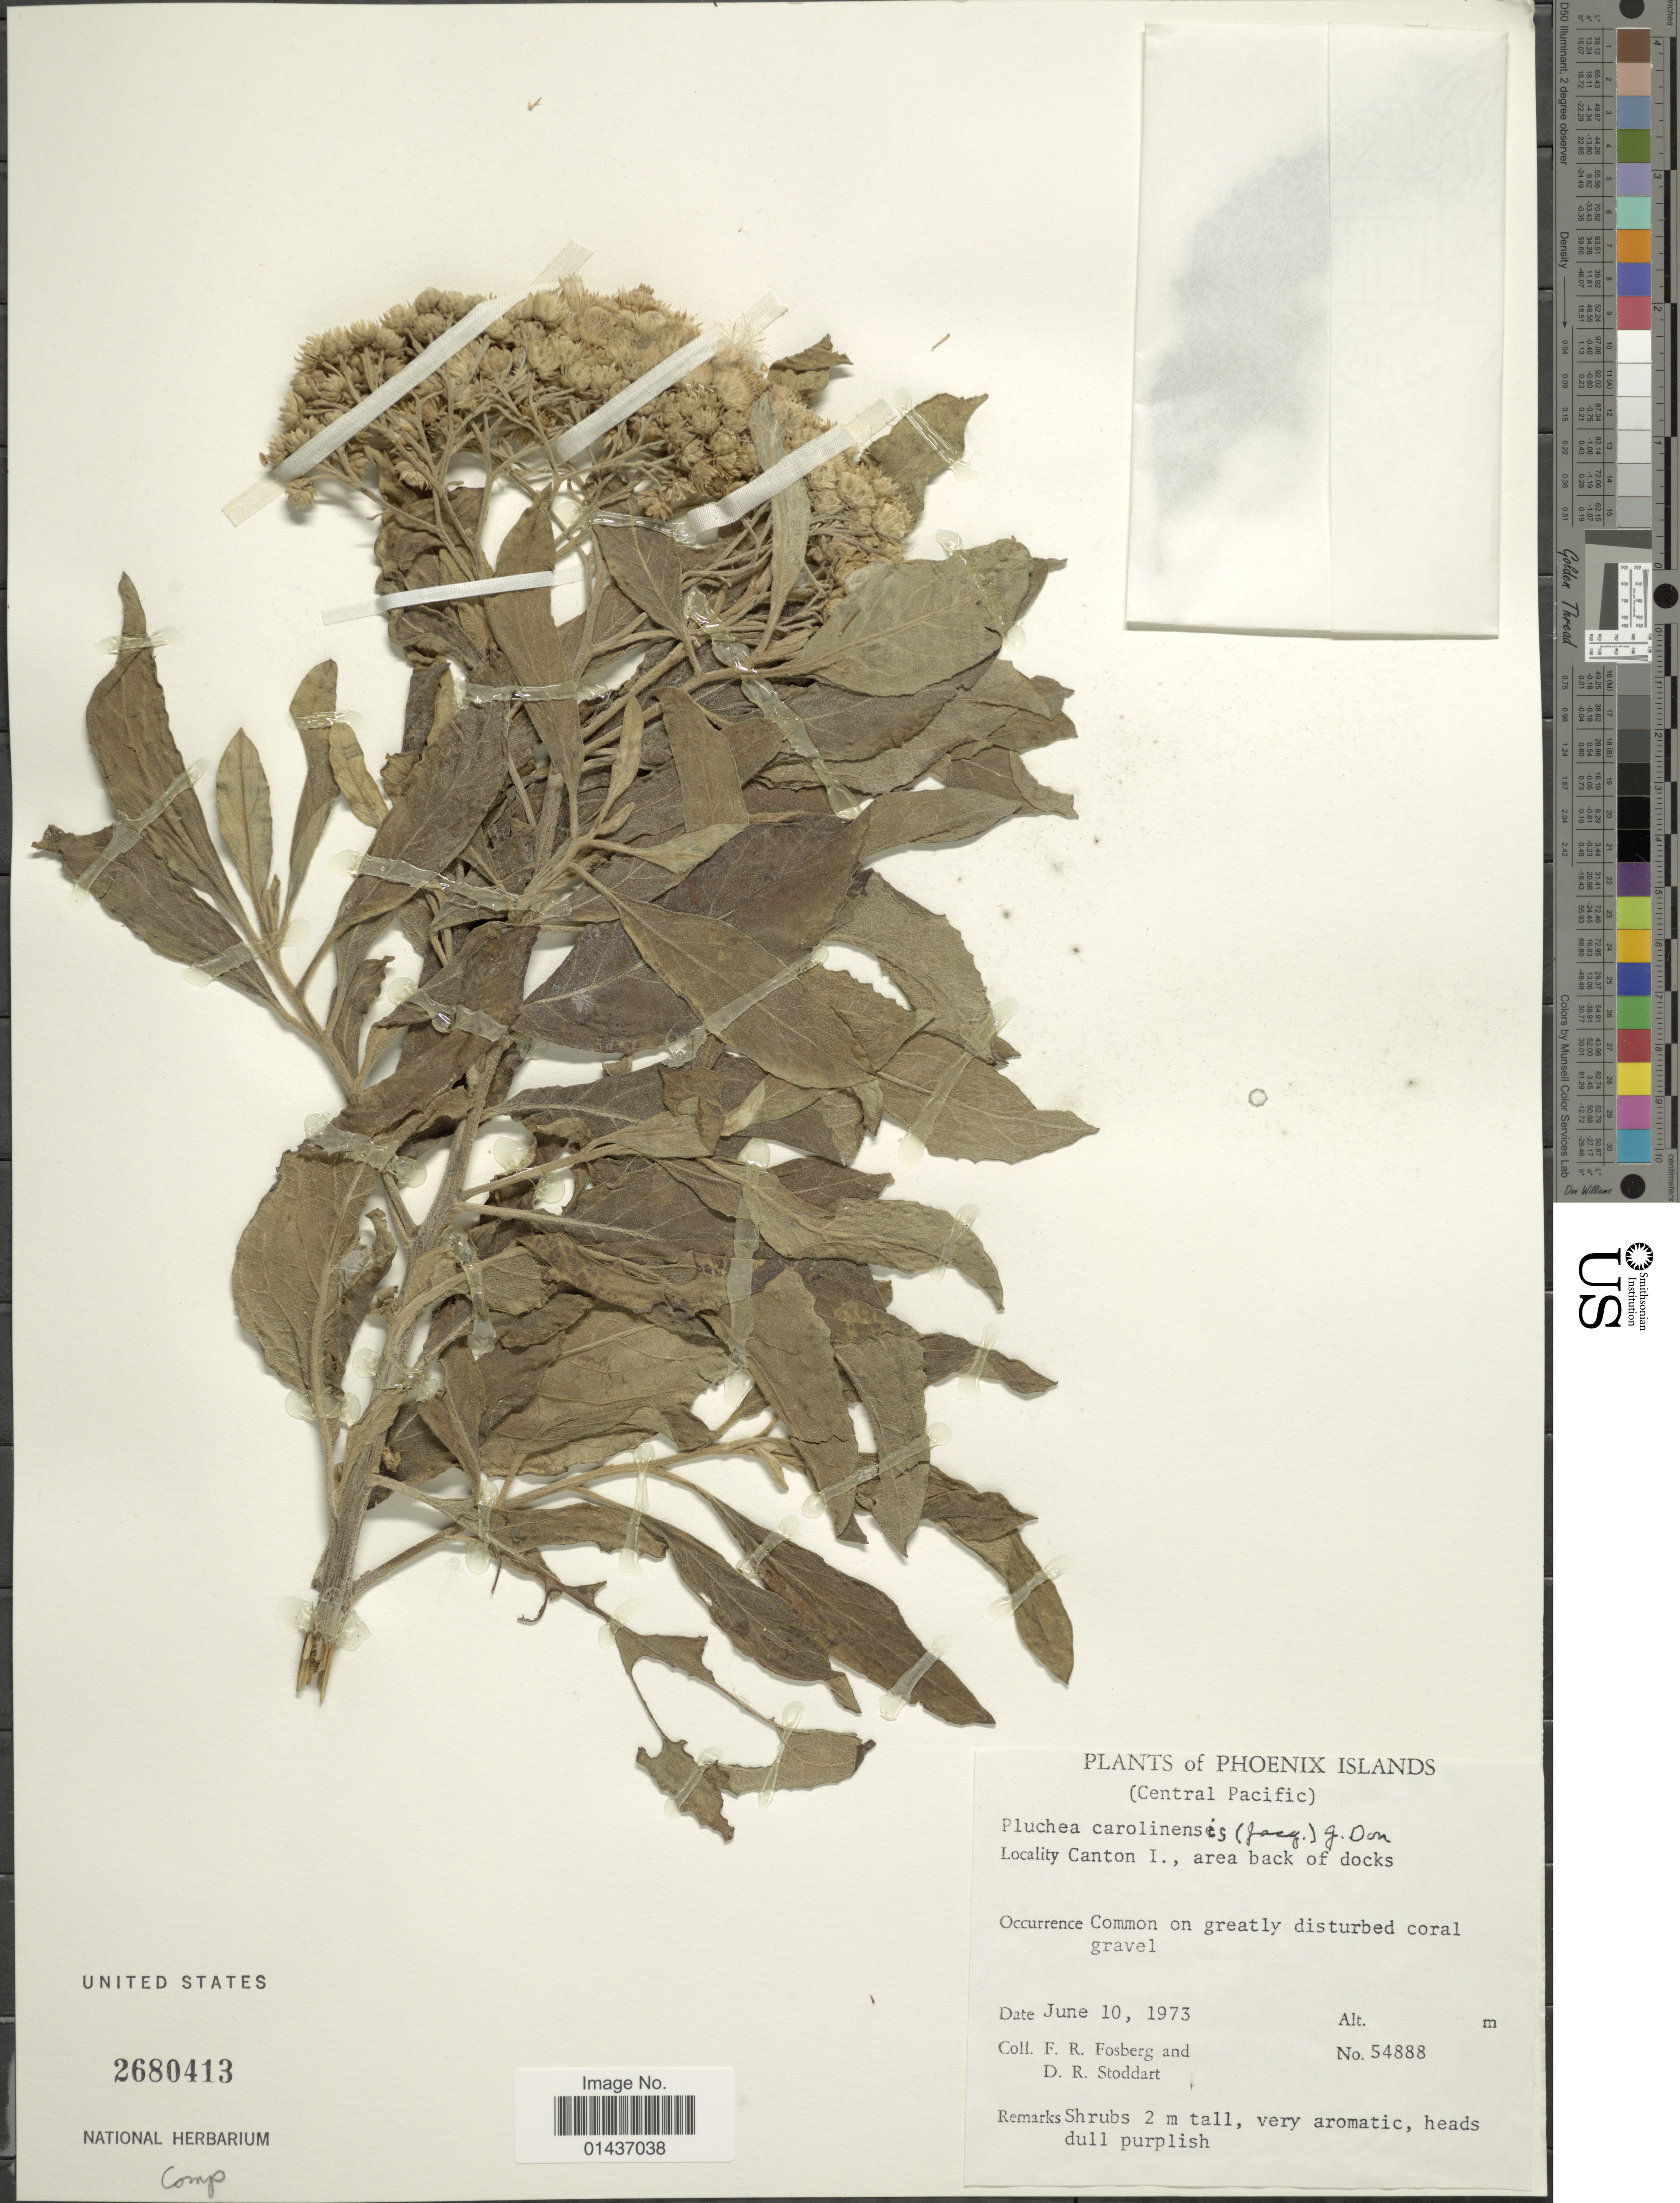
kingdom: Plantae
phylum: Tracheophyta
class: Magnoliopsida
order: Asterales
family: Asteraceae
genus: Pluchea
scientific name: Pluchea carolinensis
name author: (Jacq.) D. Don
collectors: F. R. Fosberg & D. Stoddard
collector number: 54888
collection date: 1973-06-10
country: Kiribati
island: Kanton [Canton] Atoll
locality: Phoenix Island (Central Pacific) Canton I., area back of docks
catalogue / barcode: US 2680413